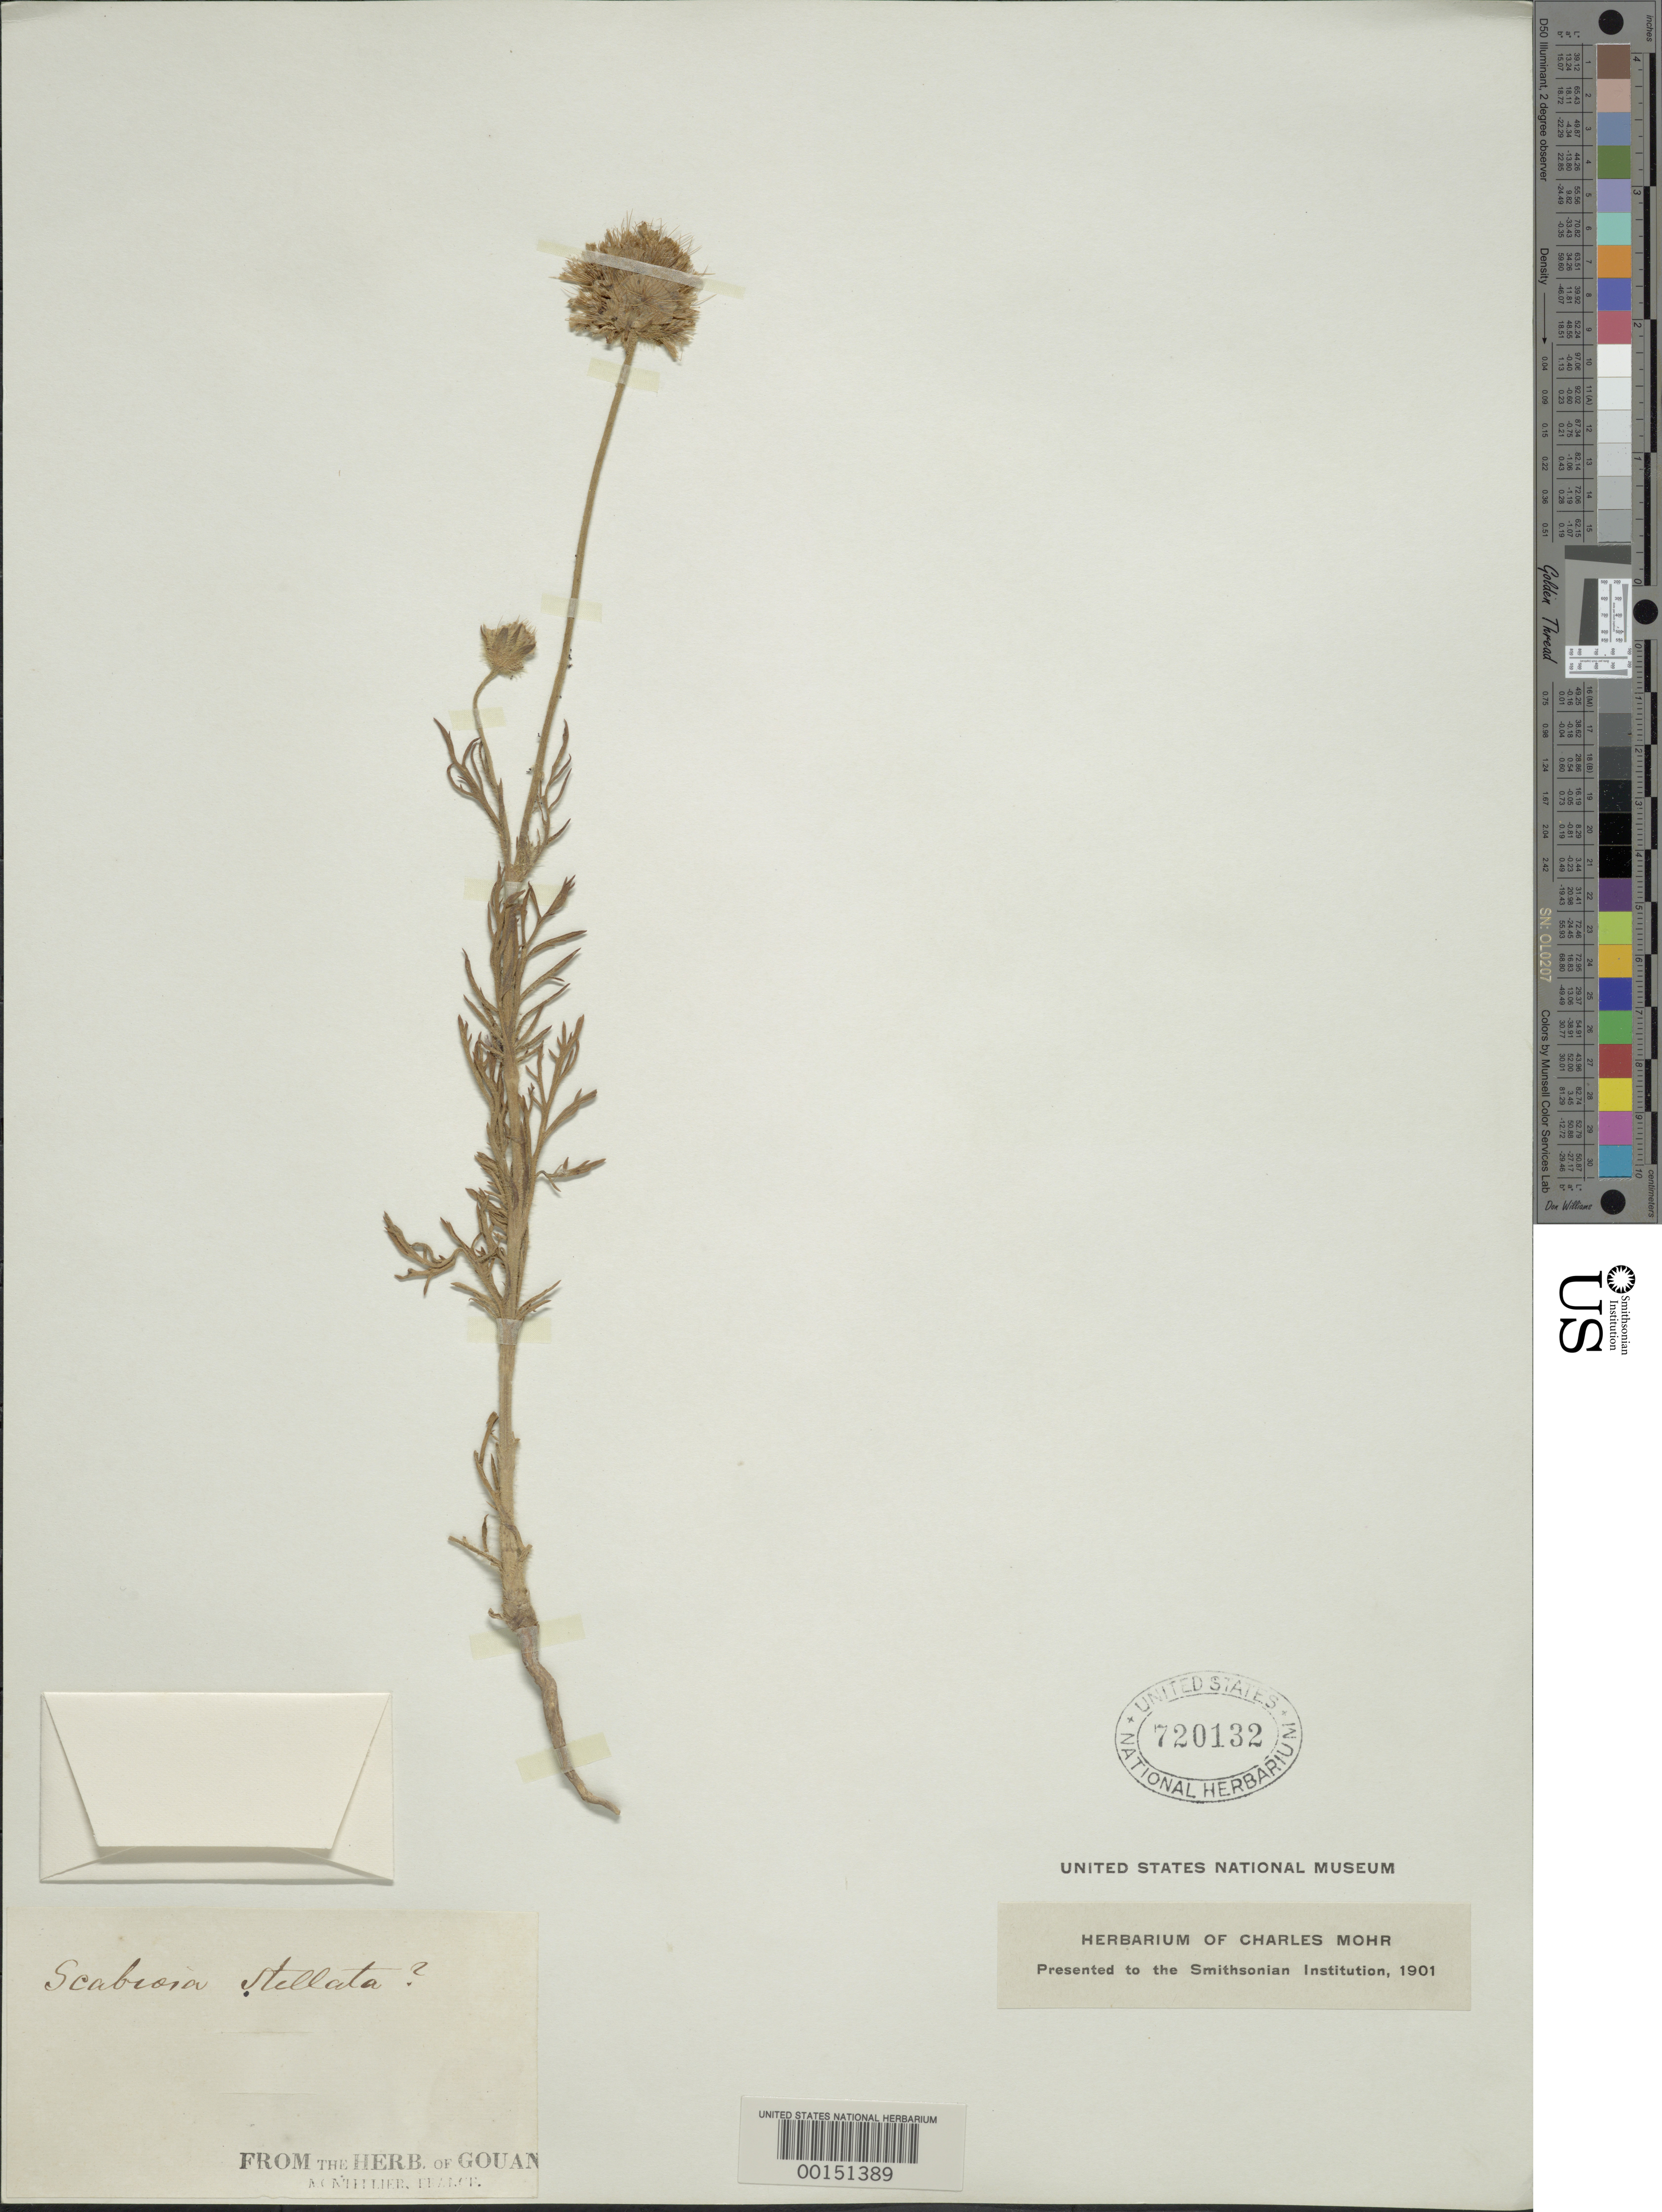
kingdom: Plantae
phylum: Tracheophyta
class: Magnoliopsida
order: Dipsacales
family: Caprifoliaceae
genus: Scabiosa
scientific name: Scabiosa stellata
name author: L.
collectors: C. T. Mohr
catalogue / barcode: US 720132